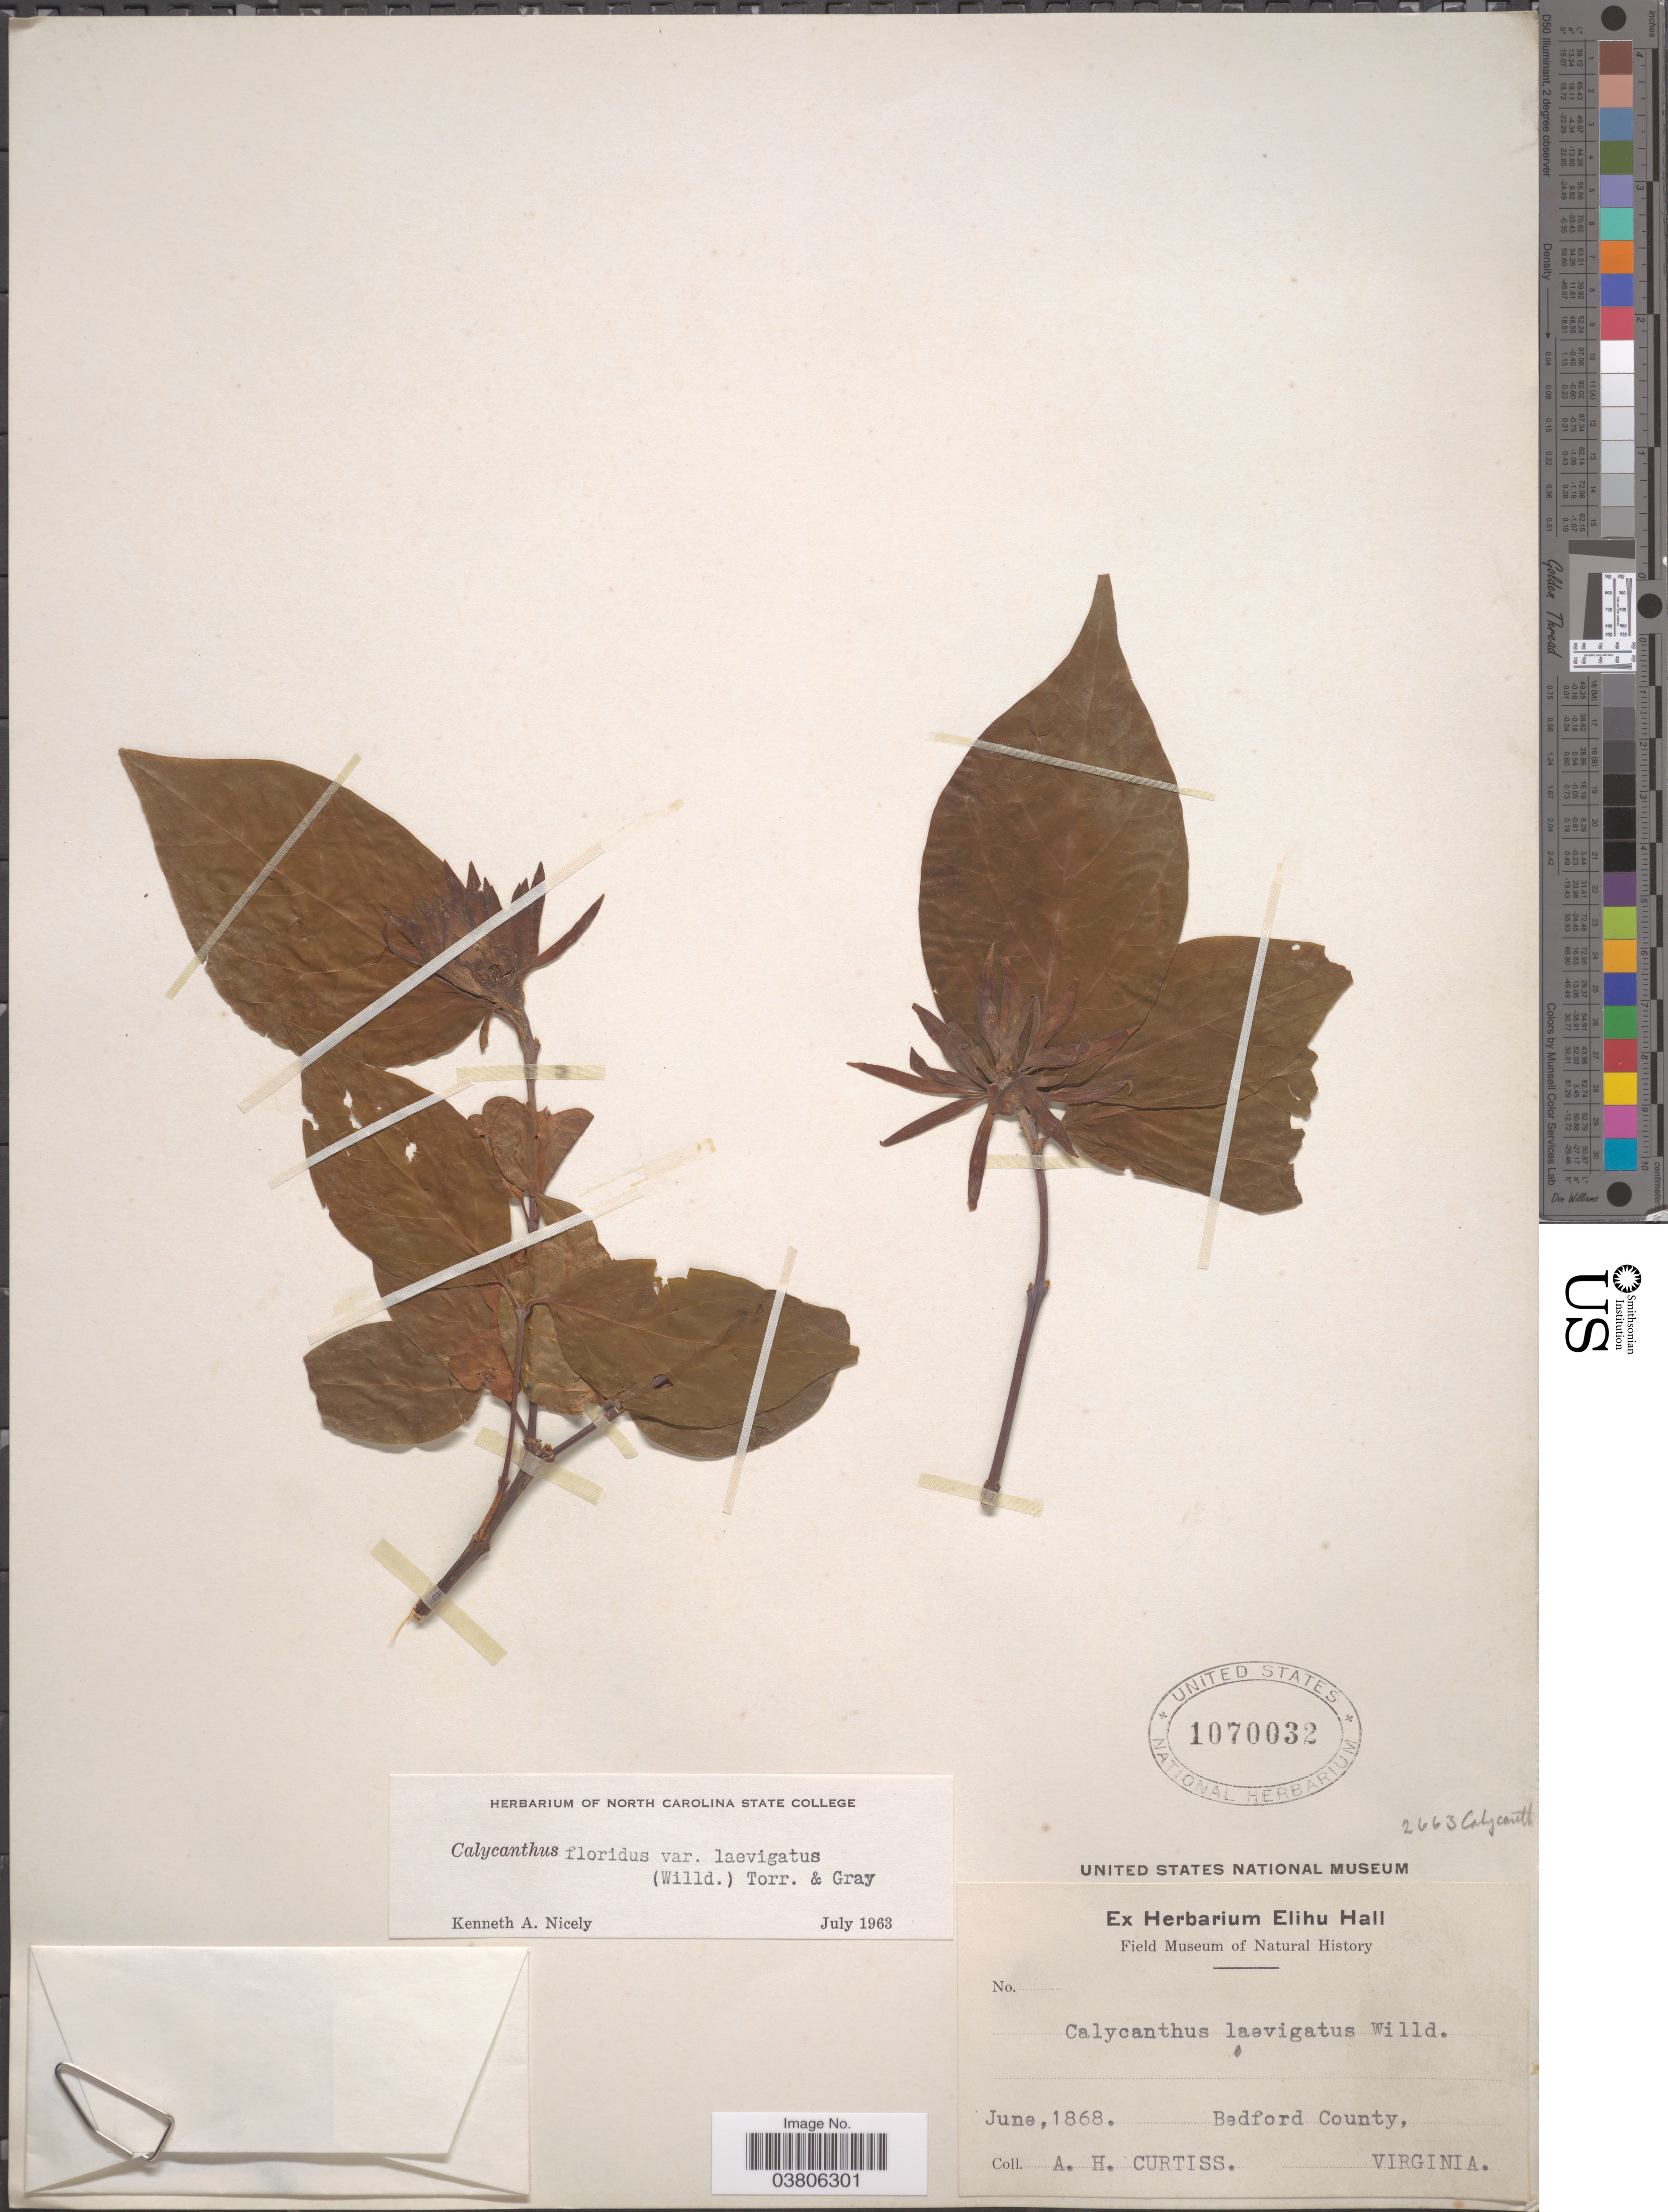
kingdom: Plantae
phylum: Tracheophyta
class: Magnoliopsida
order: Laurales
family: Calycanthaceae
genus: Calycanthus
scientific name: Calycanthus floridus var. laevigatus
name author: (Willd.) Torr. & A. Gray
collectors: A. H. Curtiss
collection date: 1868-06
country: United States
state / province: Virginia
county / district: Bedford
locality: Bedford County.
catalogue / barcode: US 1070032